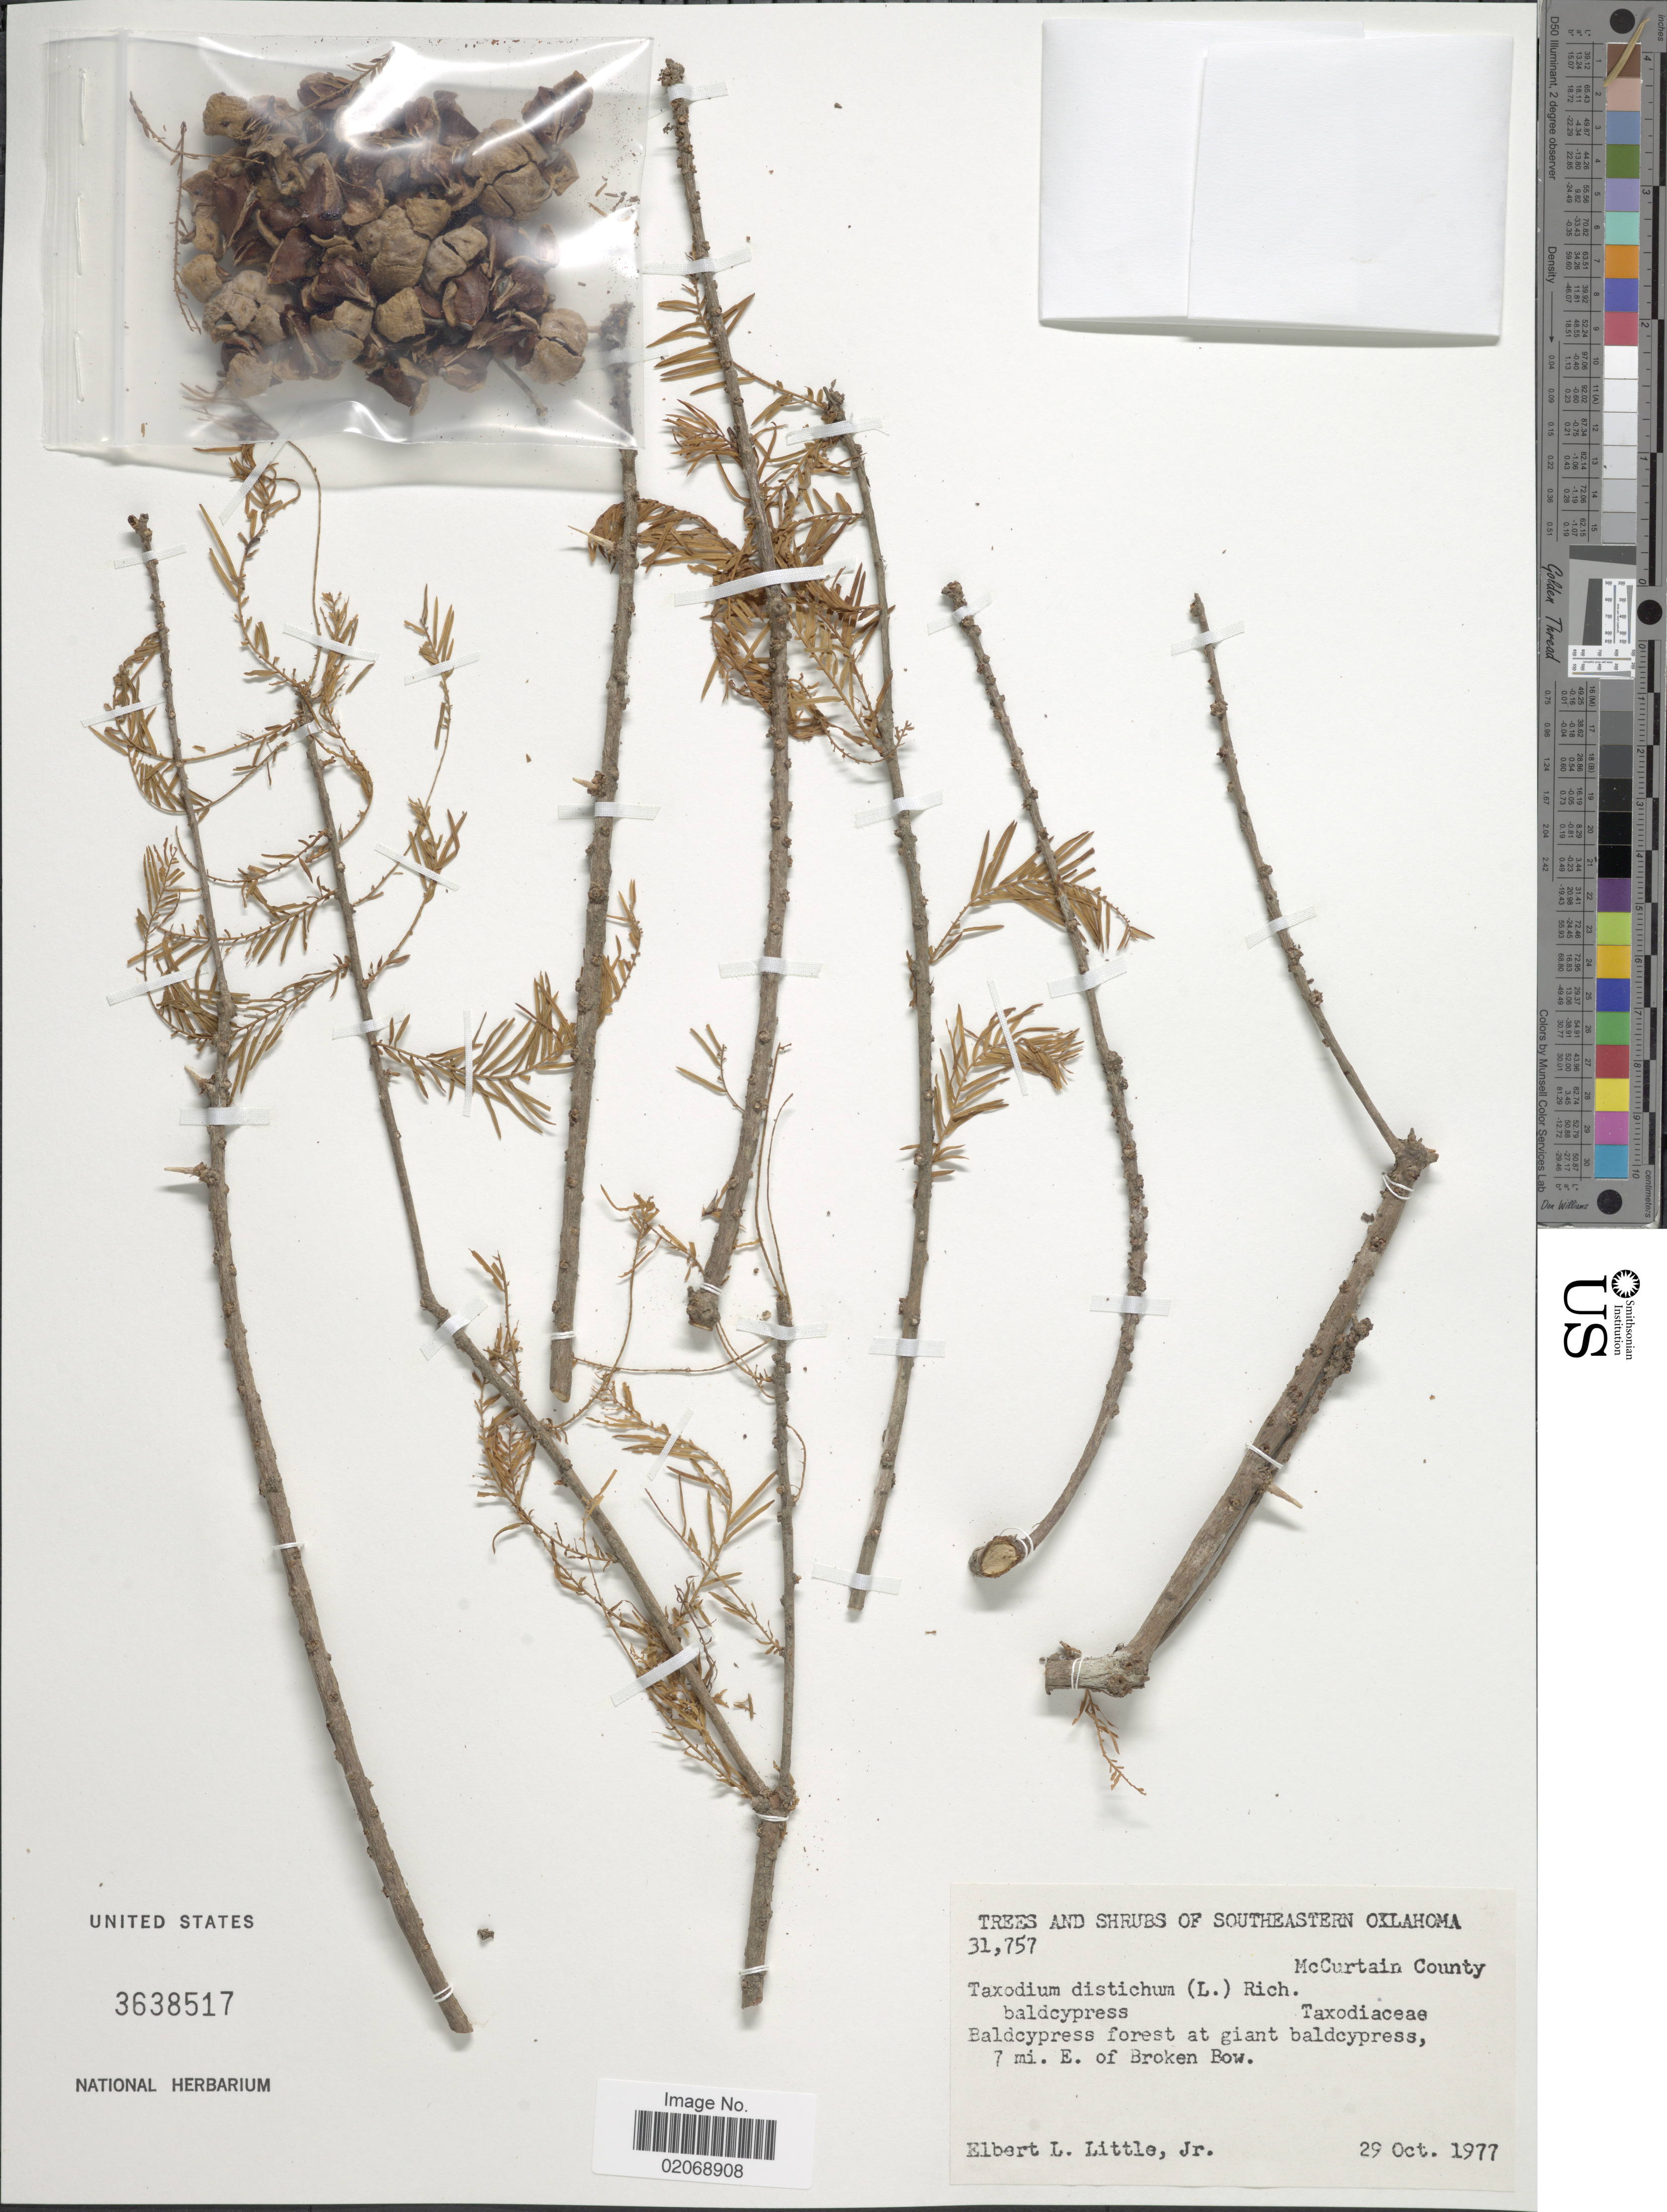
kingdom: Plantae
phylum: Tracheophyta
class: Pinopsida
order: Pinales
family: Cupressaceae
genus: Taxodium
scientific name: Taxodium distichum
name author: (L.) Rich.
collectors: E. L. Little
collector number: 31757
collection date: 1977-10-29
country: United States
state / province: Oklahoma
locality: Southeastern Oklahoma. McCurtain County, 7 mi. E. of Broken Bow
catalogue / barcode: US 3638517